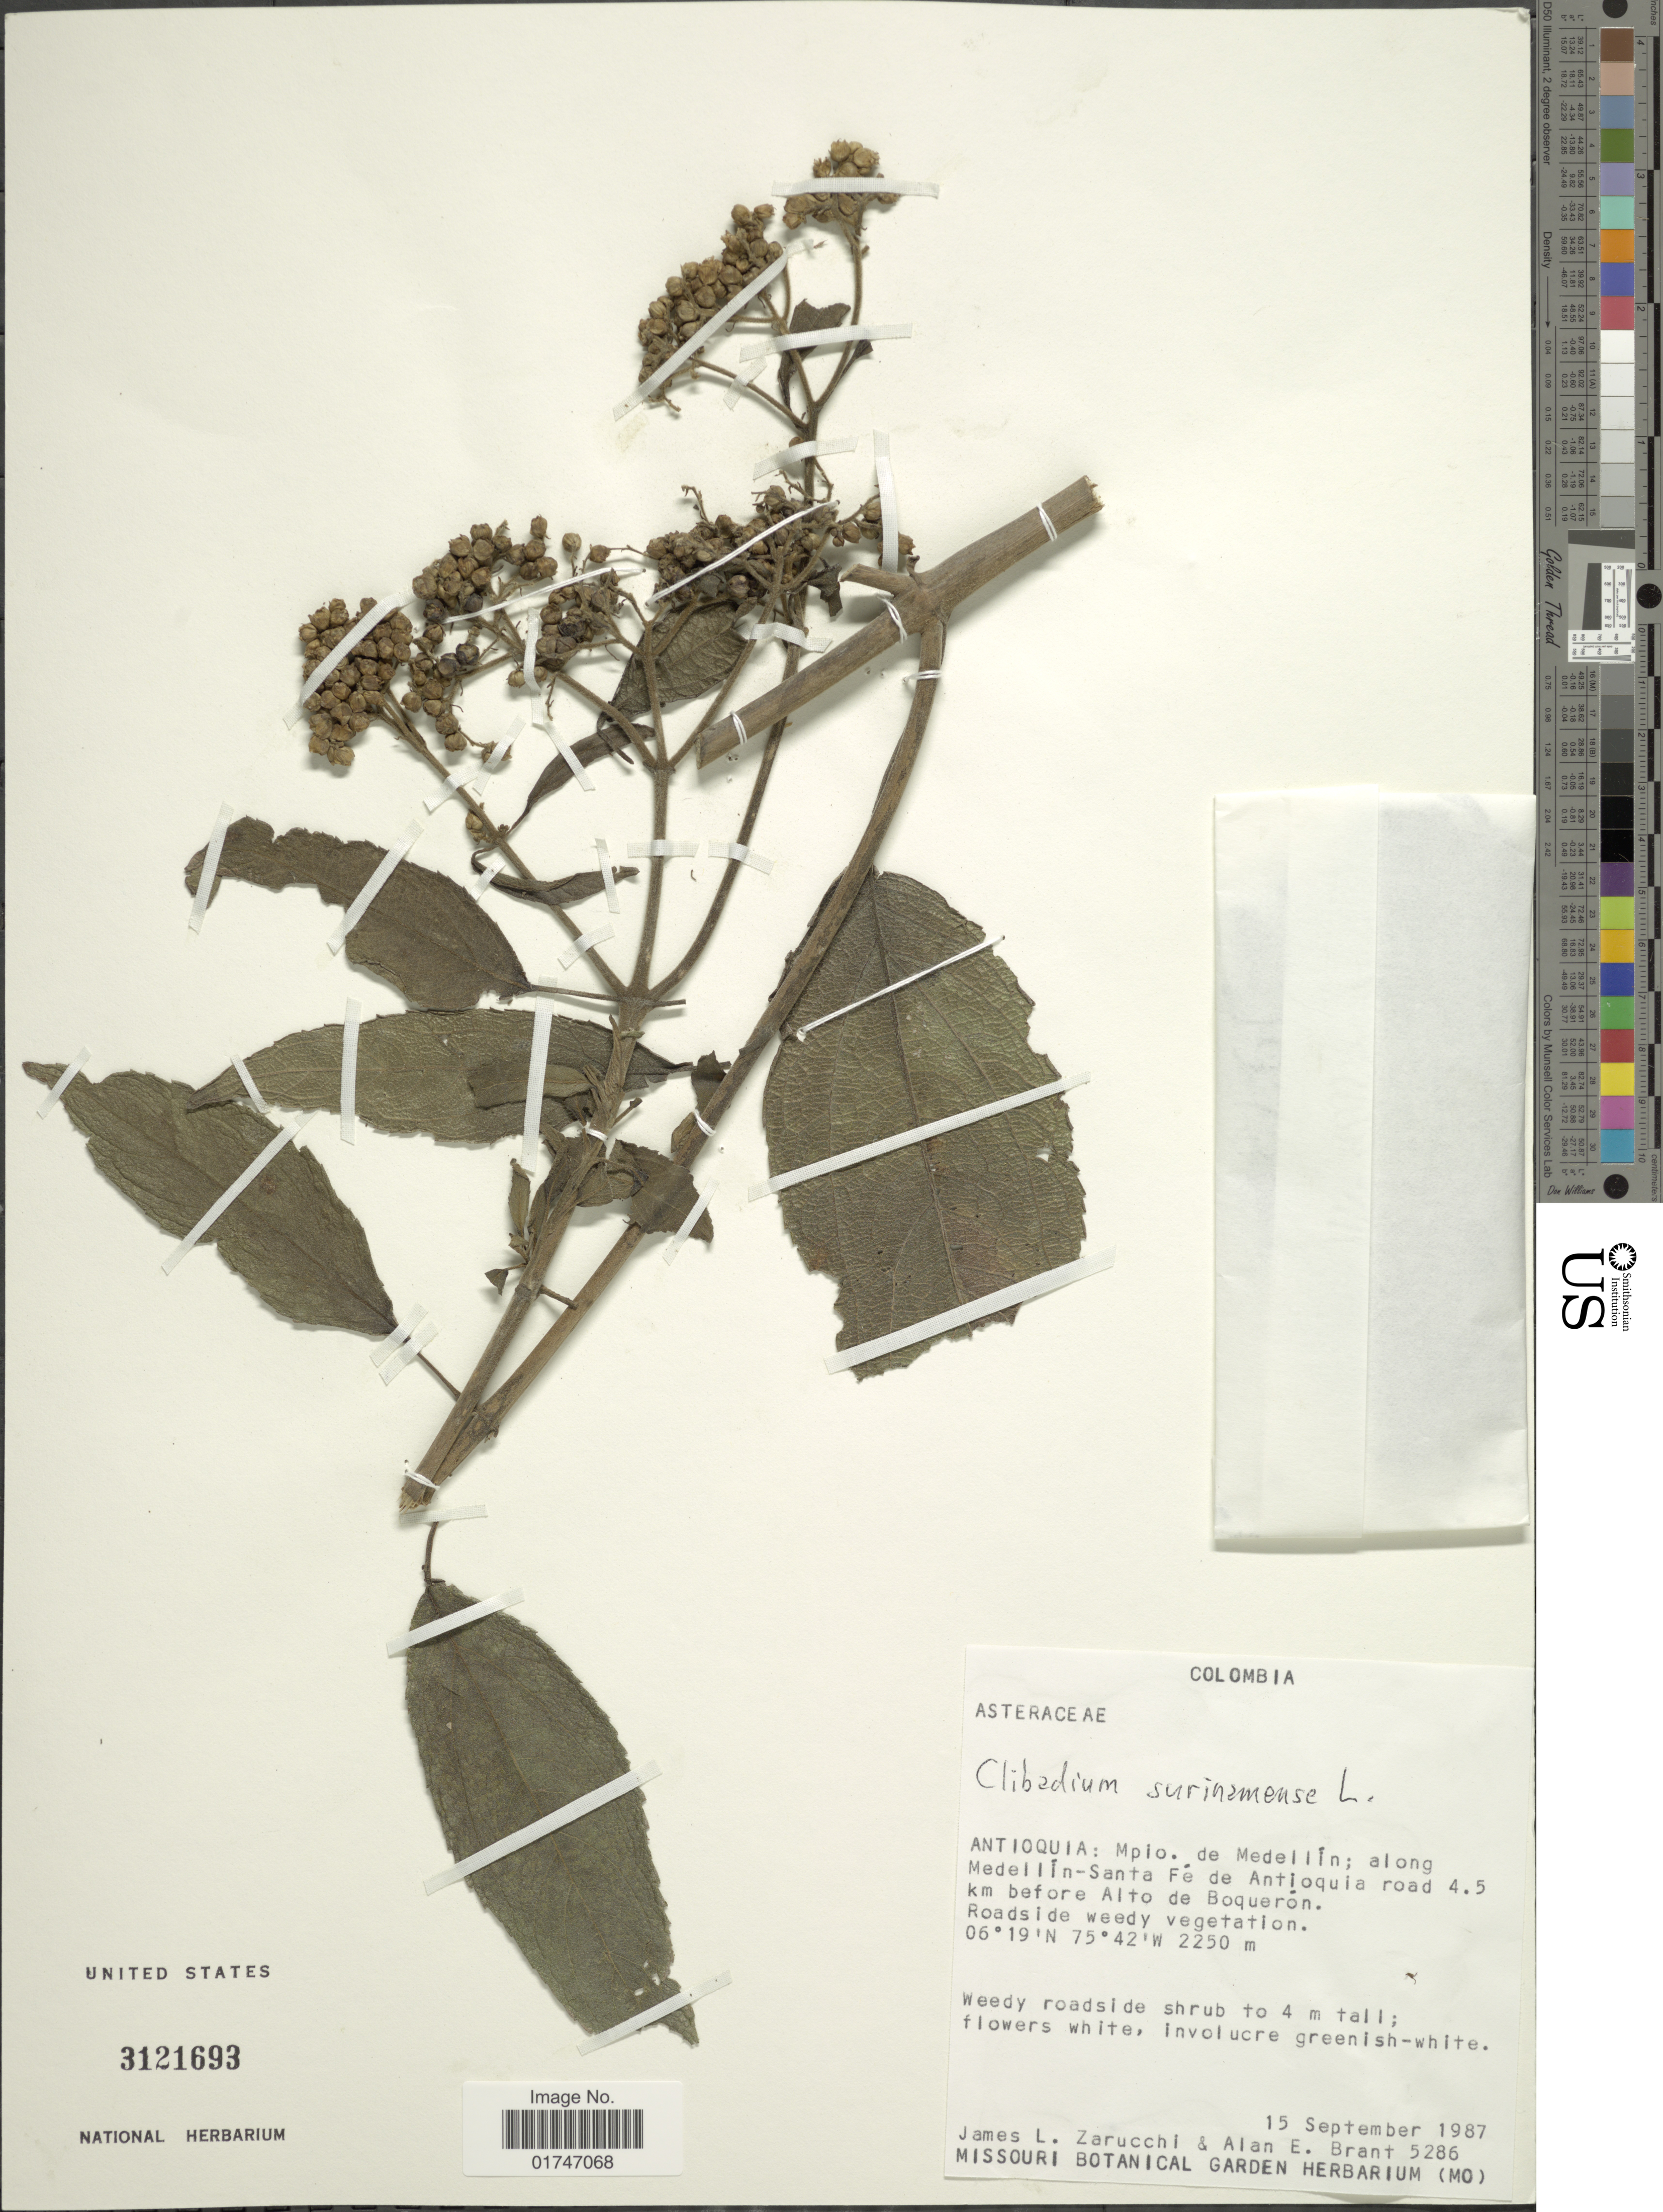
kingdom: Plantae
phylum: Tracheophyta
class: Magnoliopsida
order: Asterales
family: Asteraceae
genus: Clibadium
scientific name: Clibadium surinamense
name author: L.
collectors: J. L. Zarucchi & A. Brant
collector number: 5286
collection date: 1987-09-15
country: Colombia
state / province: Antioquia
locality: Antioquia: Mpio. de medellín; along Medellín-Santa Fé de Antioquia road 4.5 km before Alto de Boquerón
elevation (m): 2250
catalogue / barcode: US 3121693